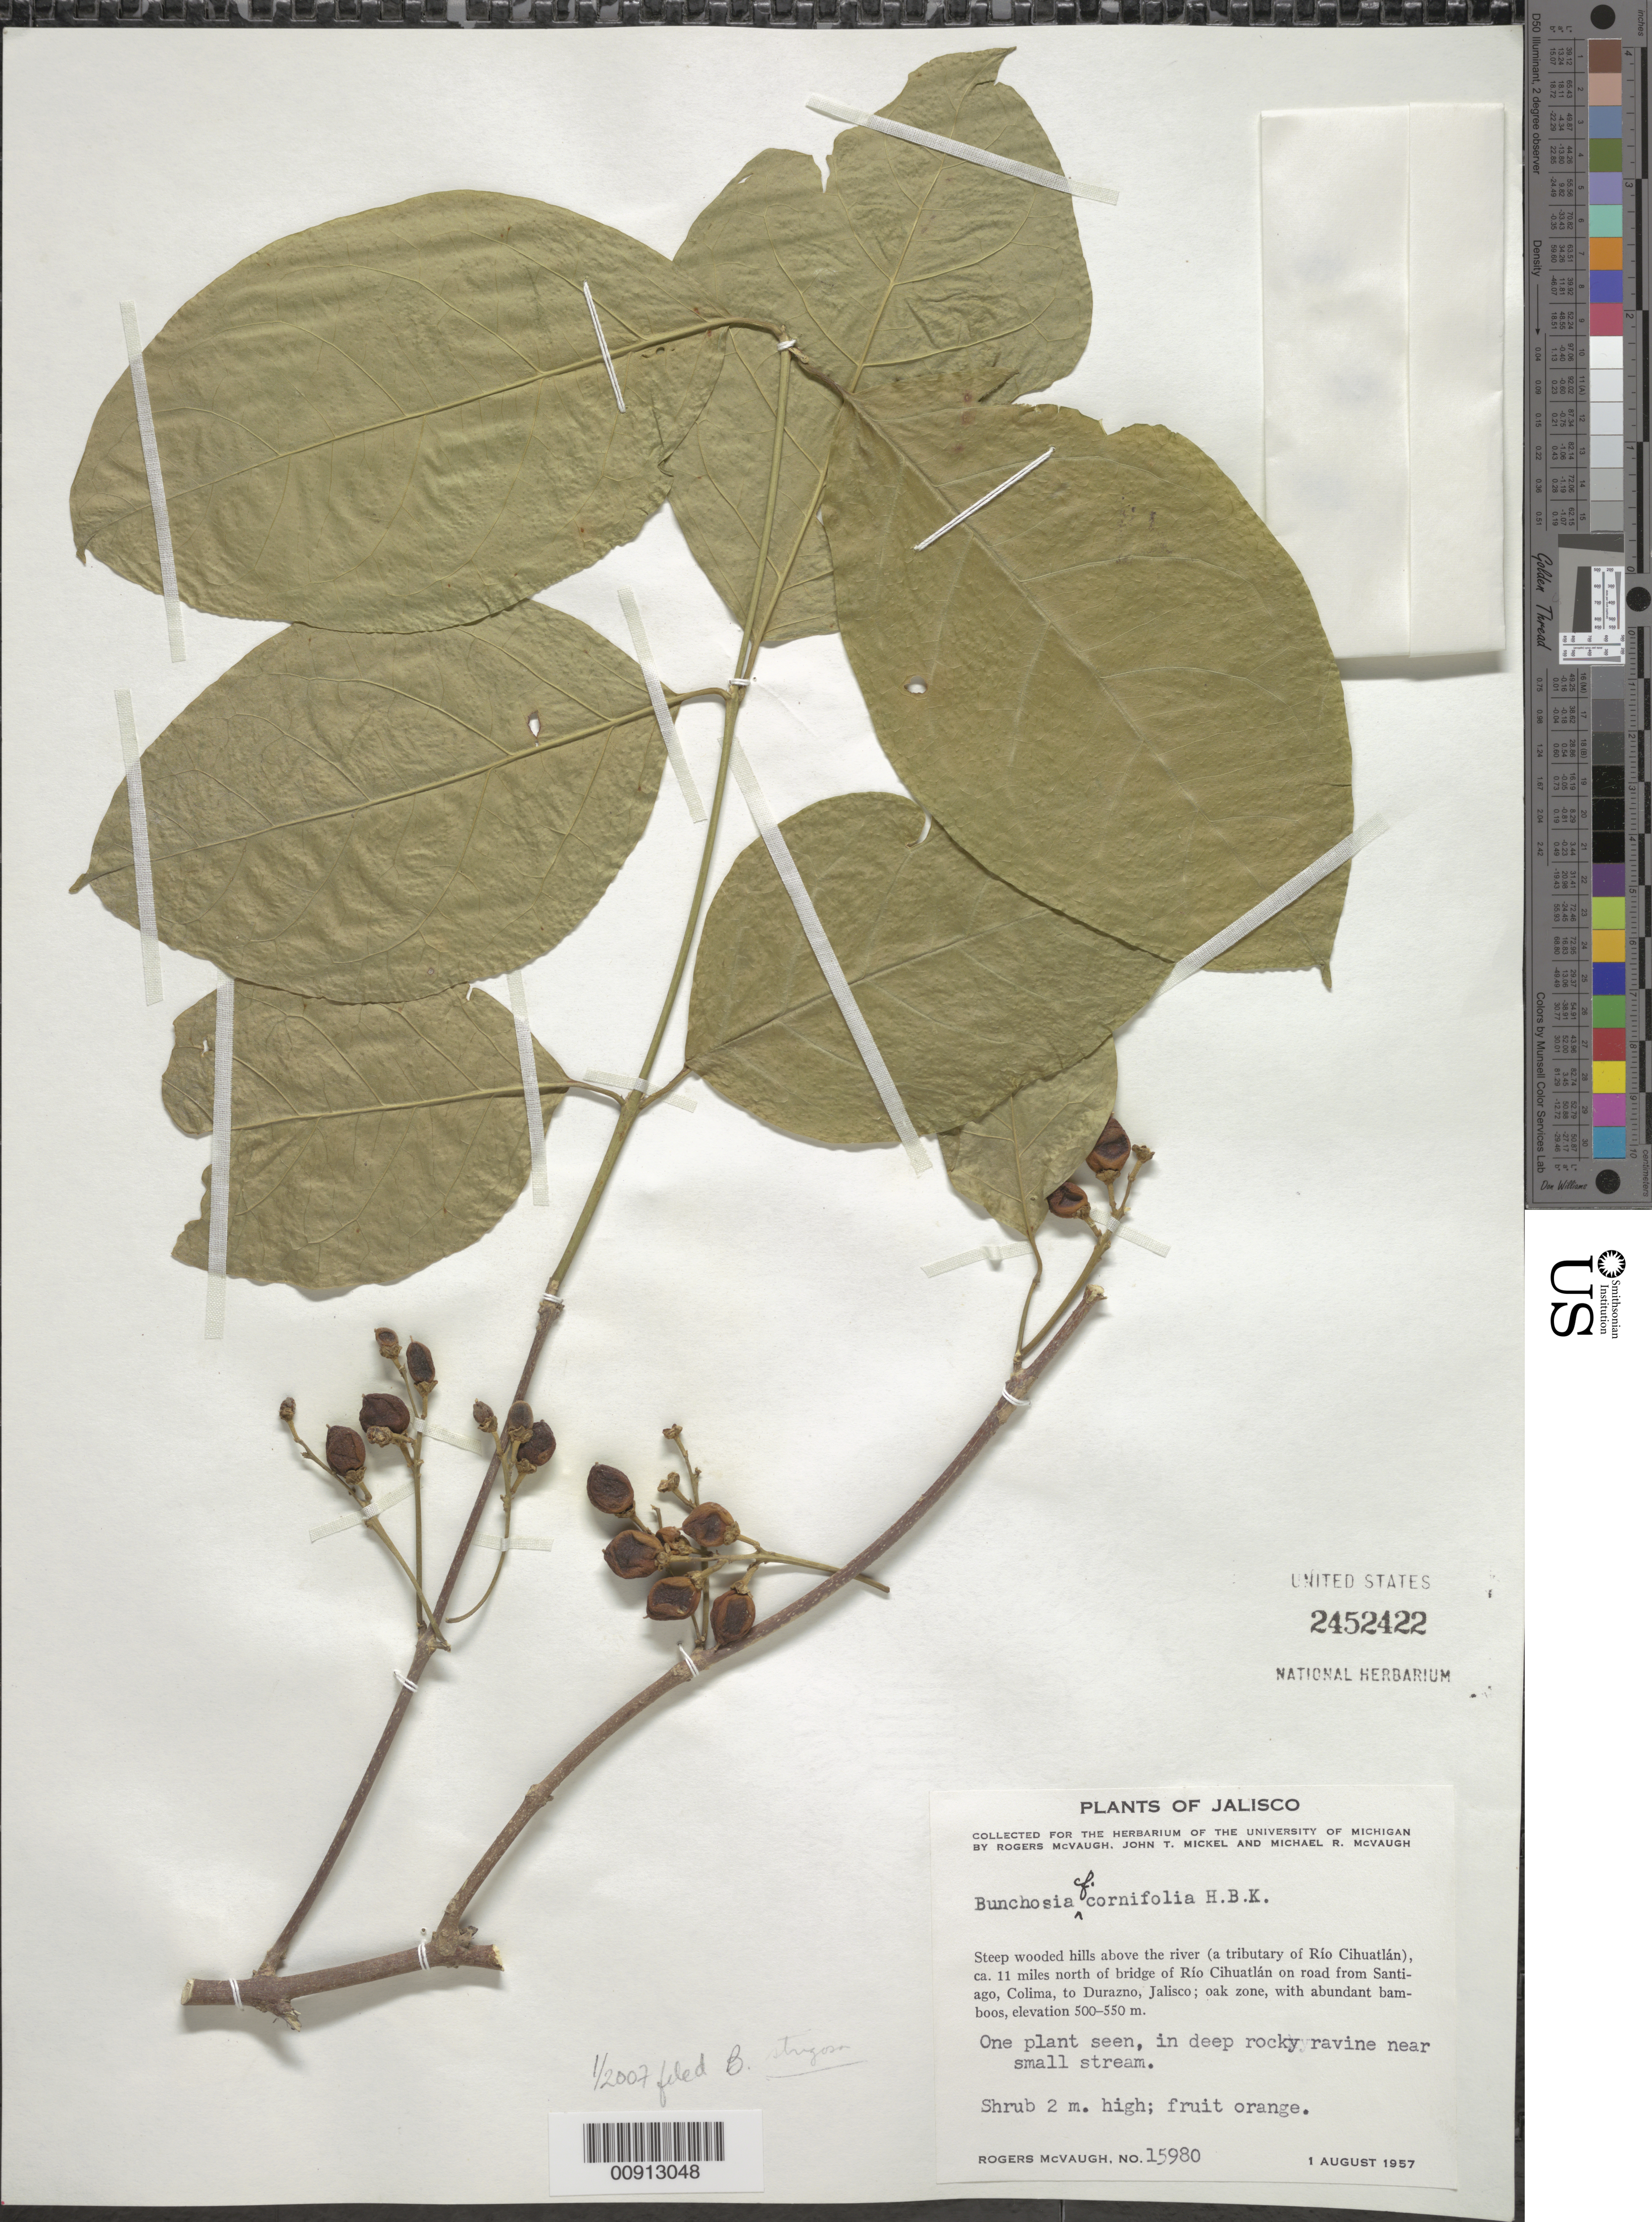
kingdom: Plantae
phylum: Tracheophyta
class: Magnoliopsida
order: Malpighiales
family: Malpighiaceae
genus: Bunchosia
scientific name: Bunchosia strigosa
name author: Schltdl.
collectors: R. McVaugh, J. T. Mickel & M. R. McVaugh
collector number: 15980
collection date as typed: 01 Aug 1957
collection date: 1957-08-01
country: Mexico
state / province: Jalisco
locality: Steep wooded hills above the river (a tributary of Río Cihuatlán on road from Santiago, Colima to Durazno, Jalisco.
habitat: Oak zone, with abundant bamboos. In deep rocky ravine near small stream.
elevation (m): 550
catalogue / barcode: US 2452422